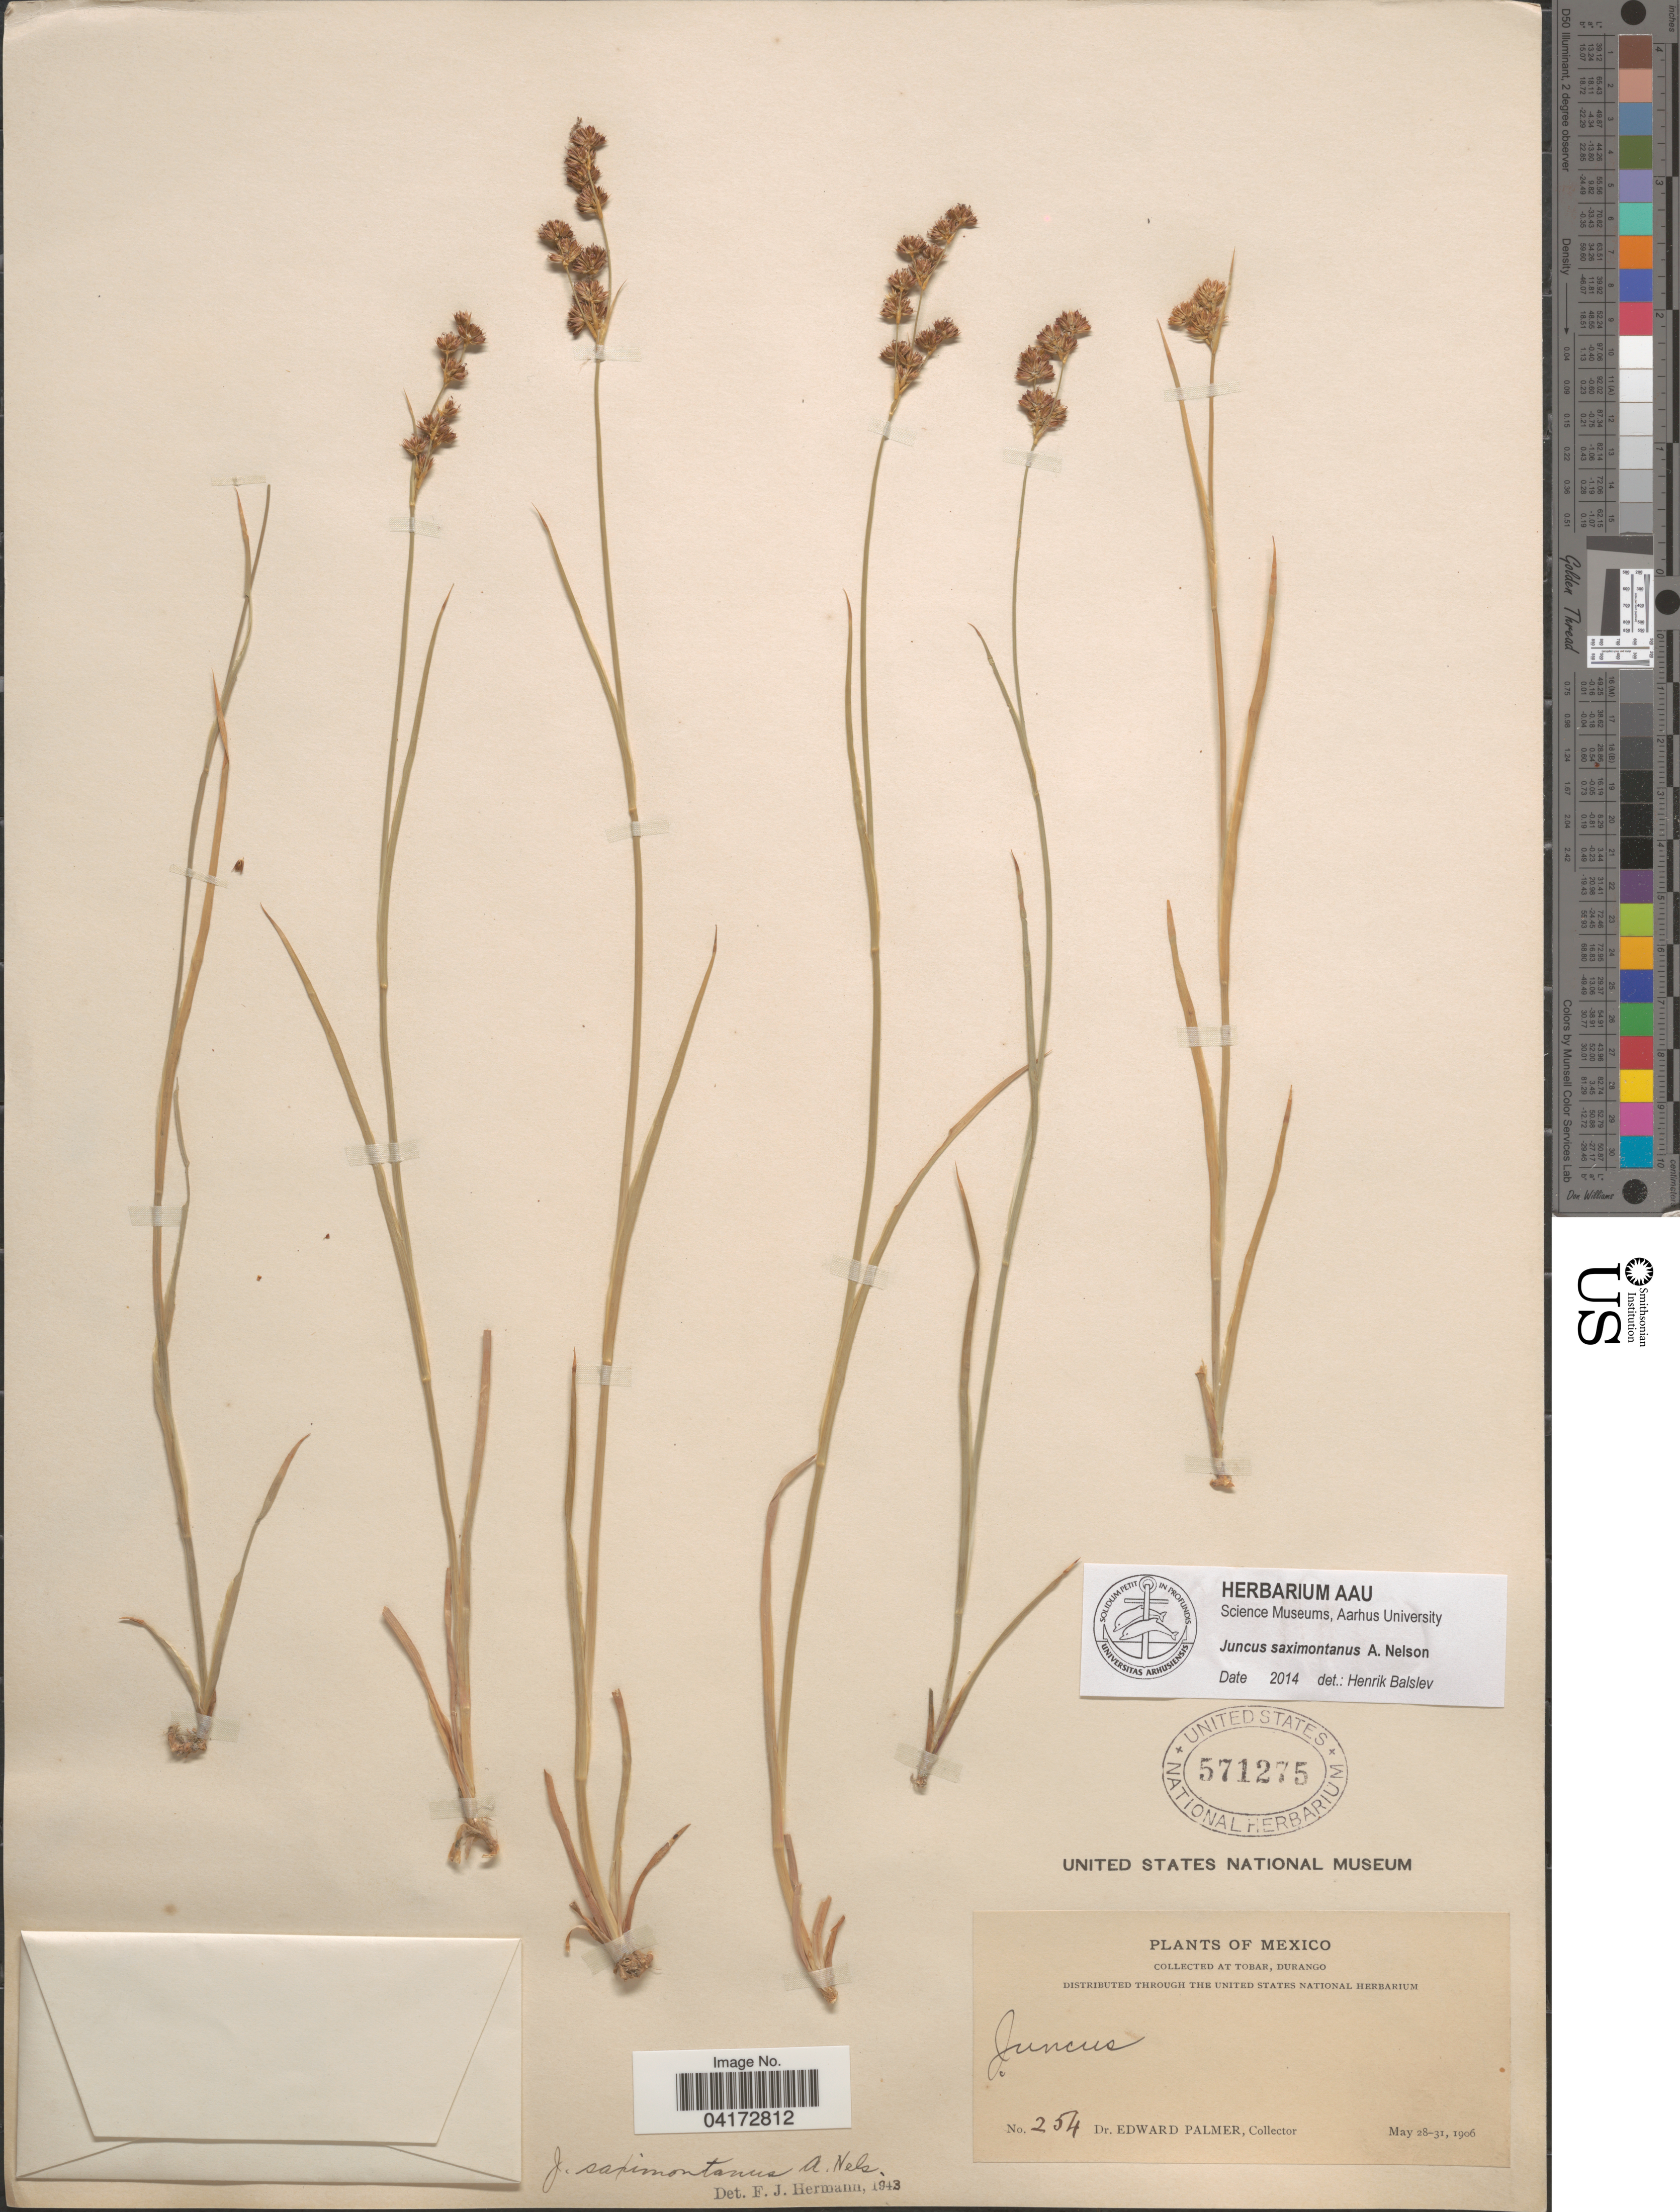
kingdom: Plantae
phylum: Tracheophyta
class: Liliopsida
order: Poales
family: Juncaceae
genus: Juncus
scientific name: Juncus saximontanus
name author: A. Nelson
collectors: E. Palmer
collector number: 254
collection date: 1906-05-28/1906-05-31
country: Mexico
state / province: Durango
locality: At Tobar.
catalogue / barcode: US 571275